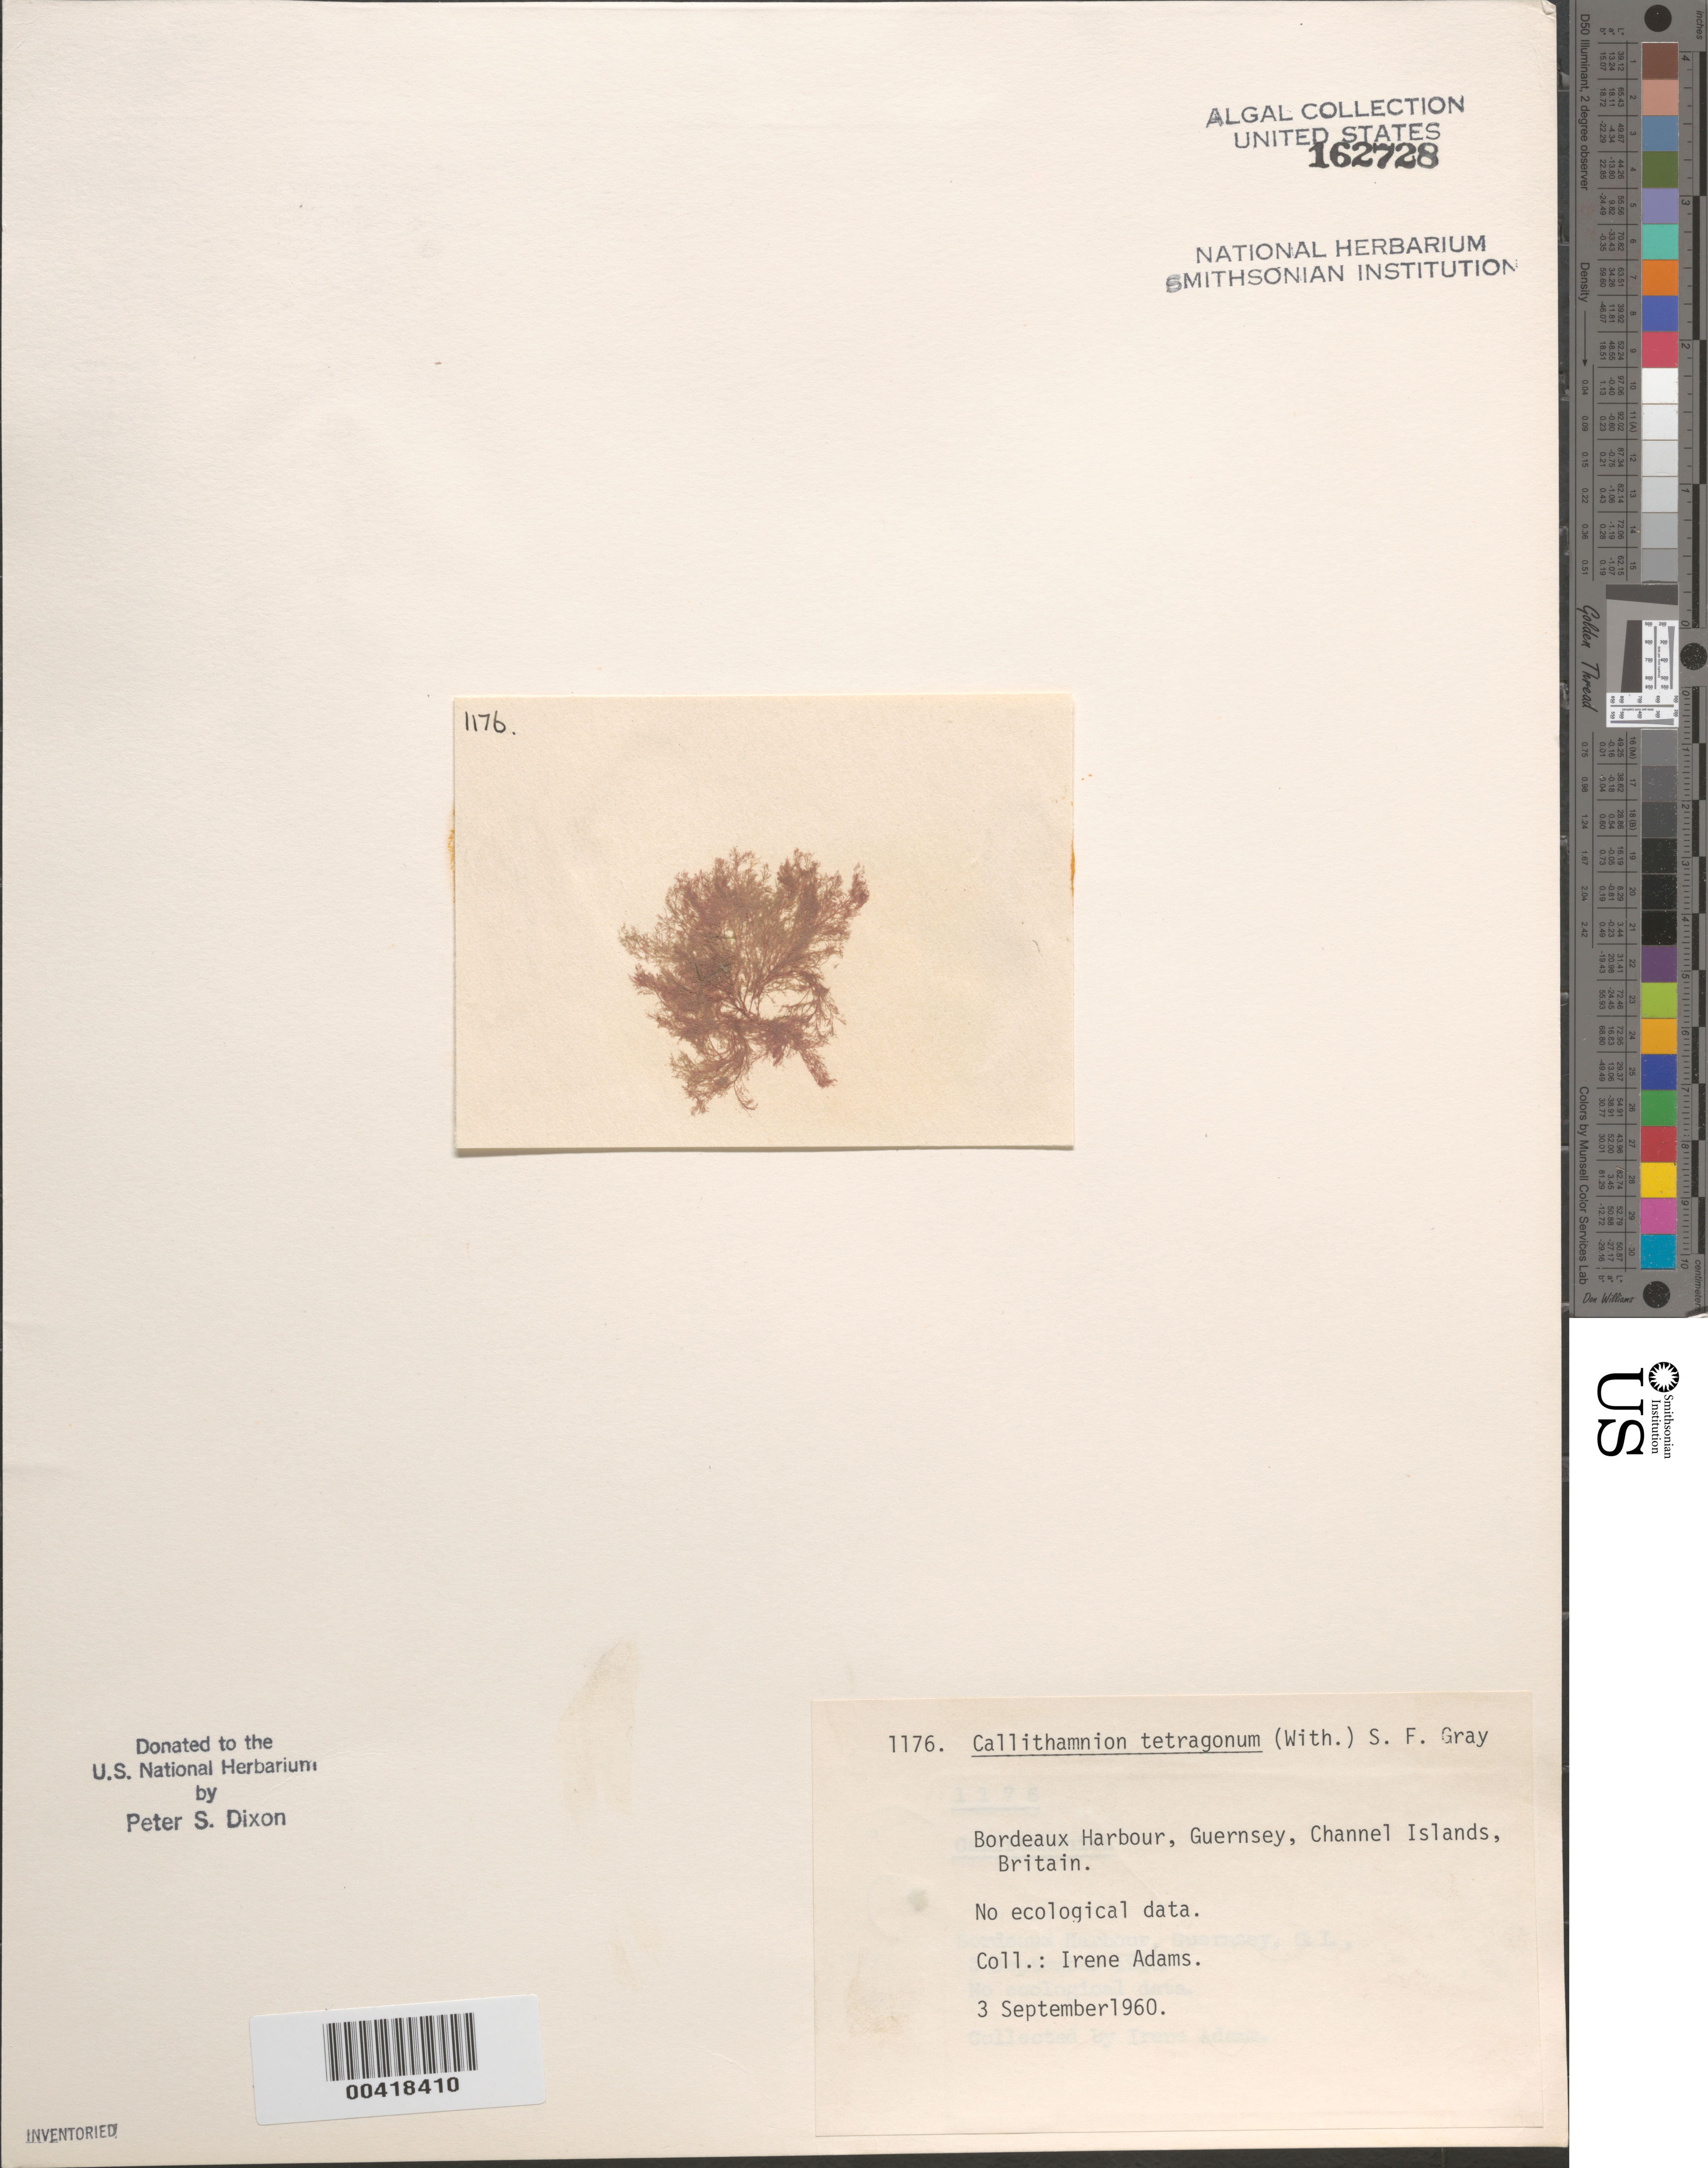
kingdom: Plantae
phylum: Rhodophyta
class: Florideophyceae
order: Ceramiales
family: Callithamniaceae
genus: Callithamnion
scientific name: Callithamnion tetragonum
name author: (With.) S.F. Gray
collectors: I. Adams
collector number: PSD 1176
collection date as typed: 03 Sep 1960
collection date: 1960-09-03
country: United Kingdom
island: Guernsey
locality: Bordeaux Harbor. Bailiwick of Guernsey.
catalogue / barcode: US 162728